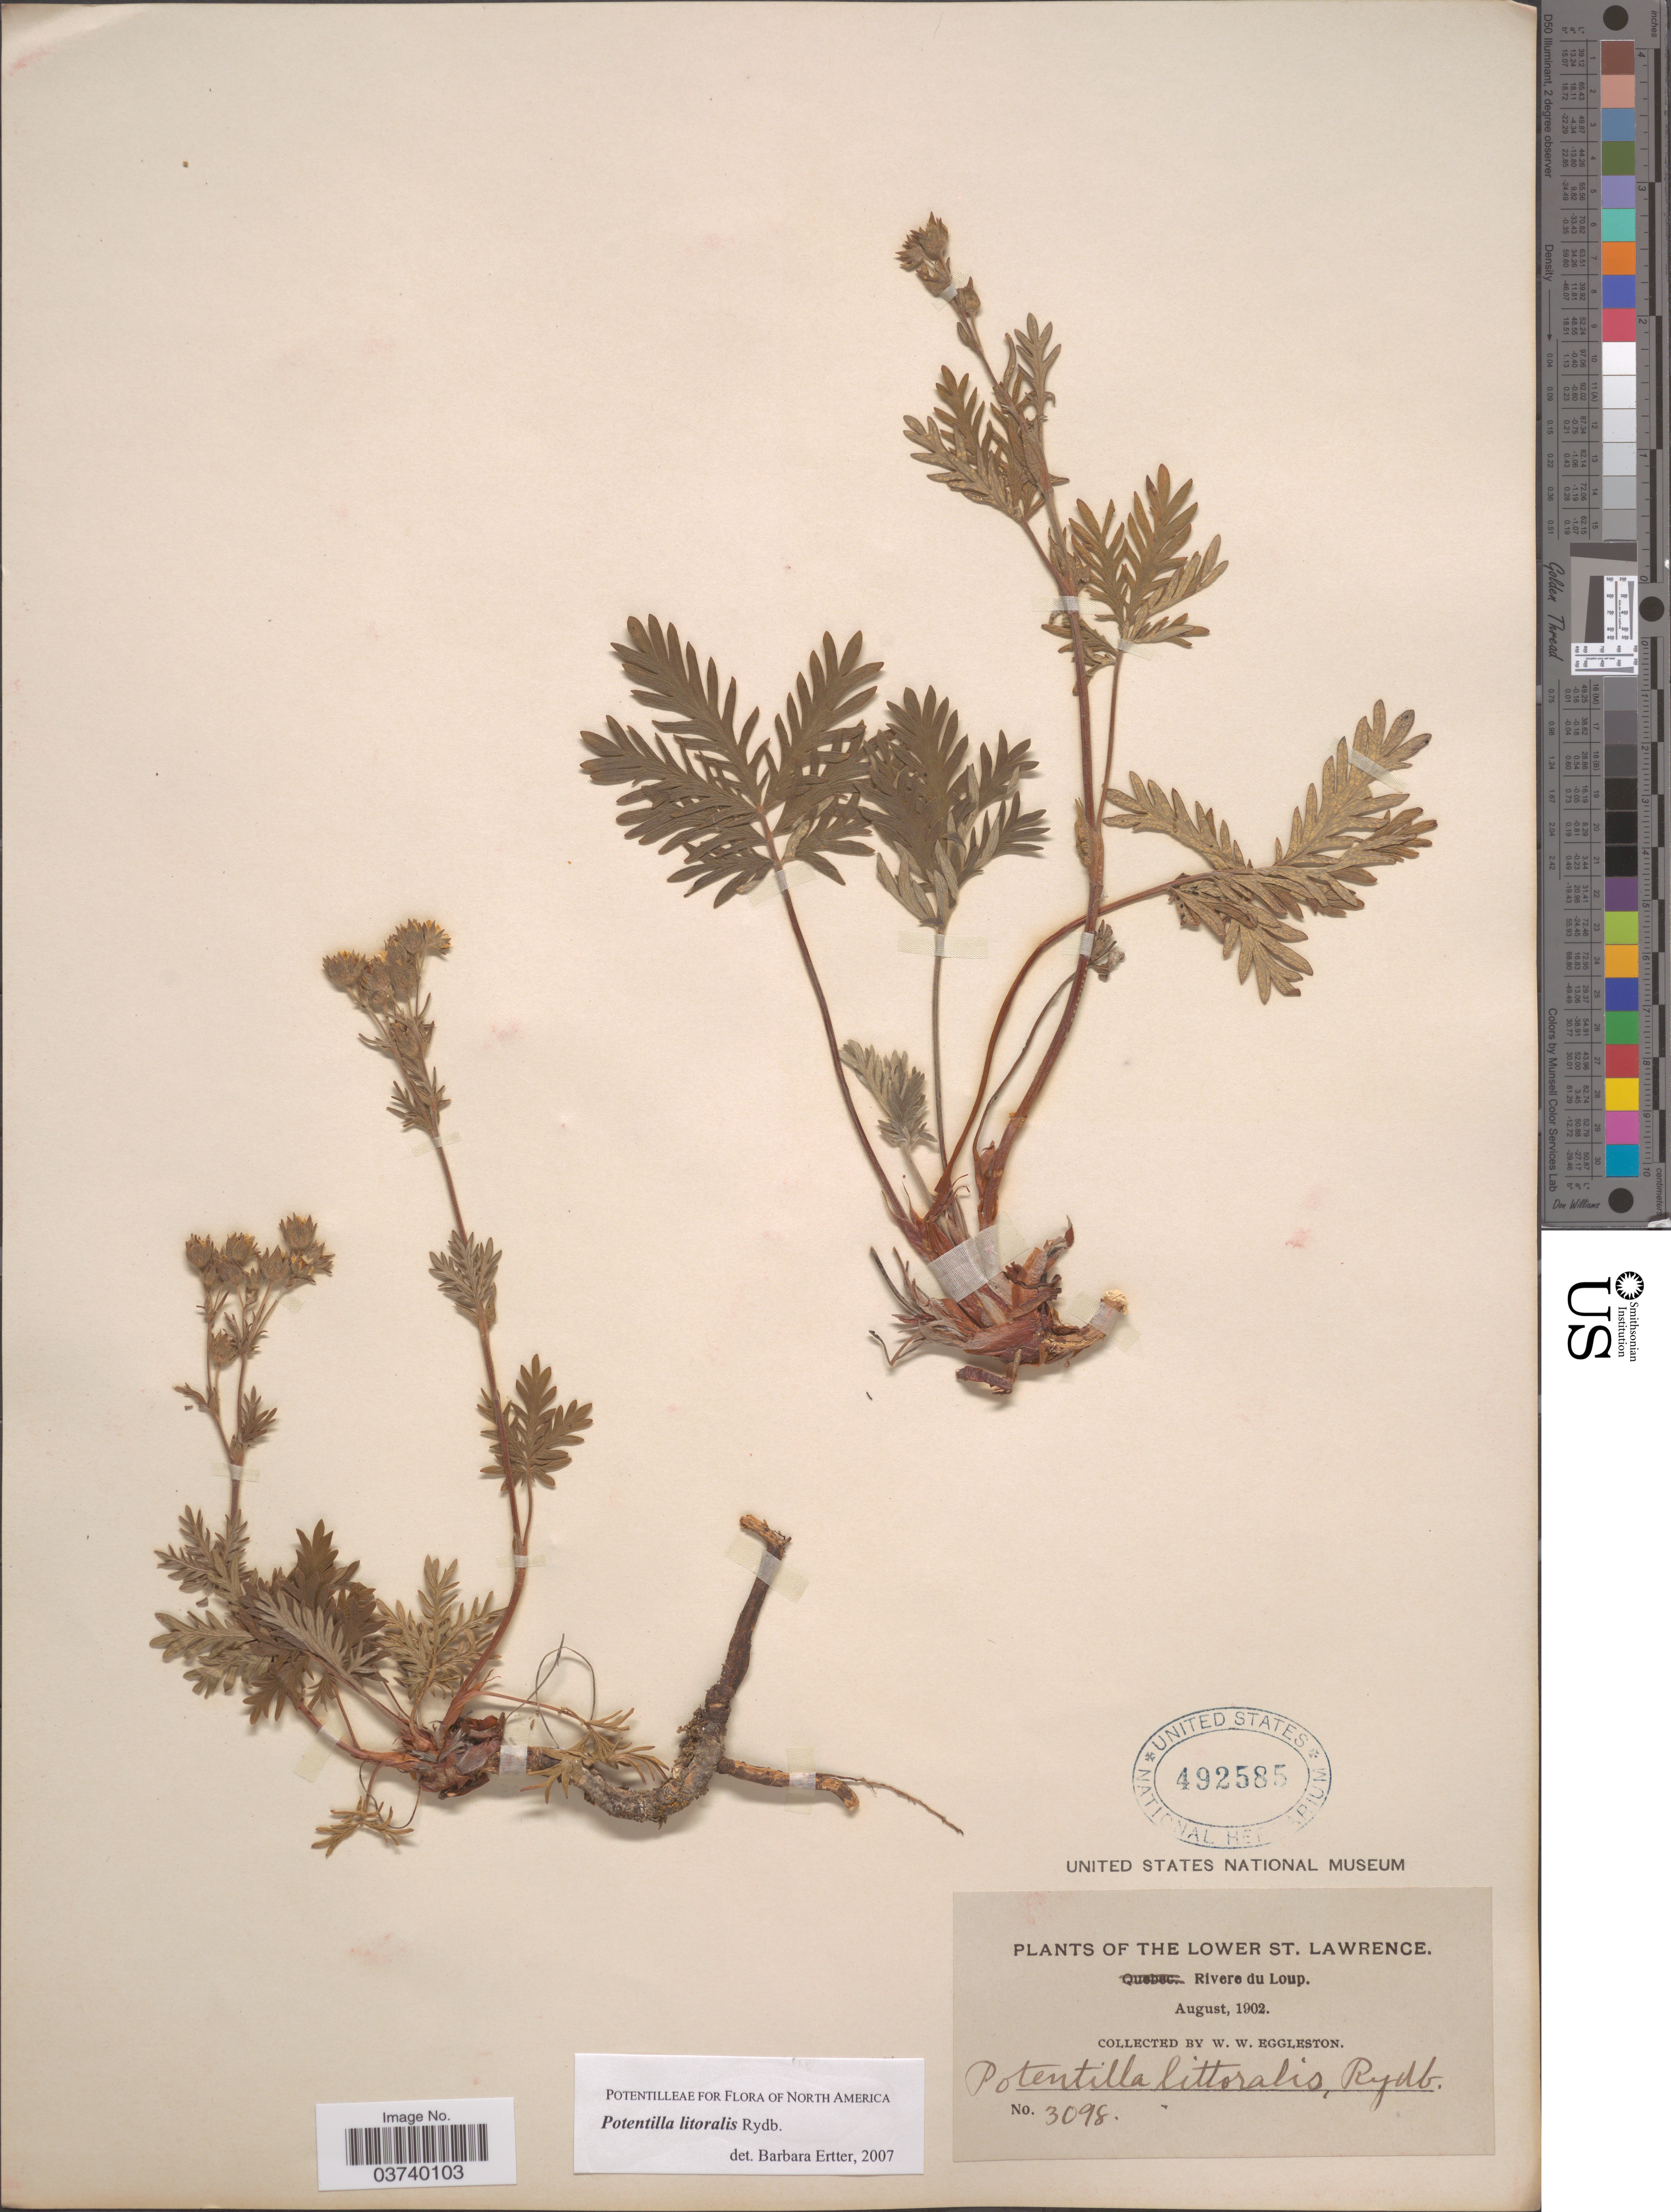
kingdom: Plantae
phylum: Tracheophyta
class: Magnoliopsida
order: Rosales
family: Rosaceae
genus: Potentilla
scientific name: Potentilla litoralis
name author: Rydb.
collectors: W. W. Eggleston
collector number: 3098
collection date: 1902-08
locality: The Lower St. Lawrence. Rivere du Loup.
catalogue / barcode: US 492585